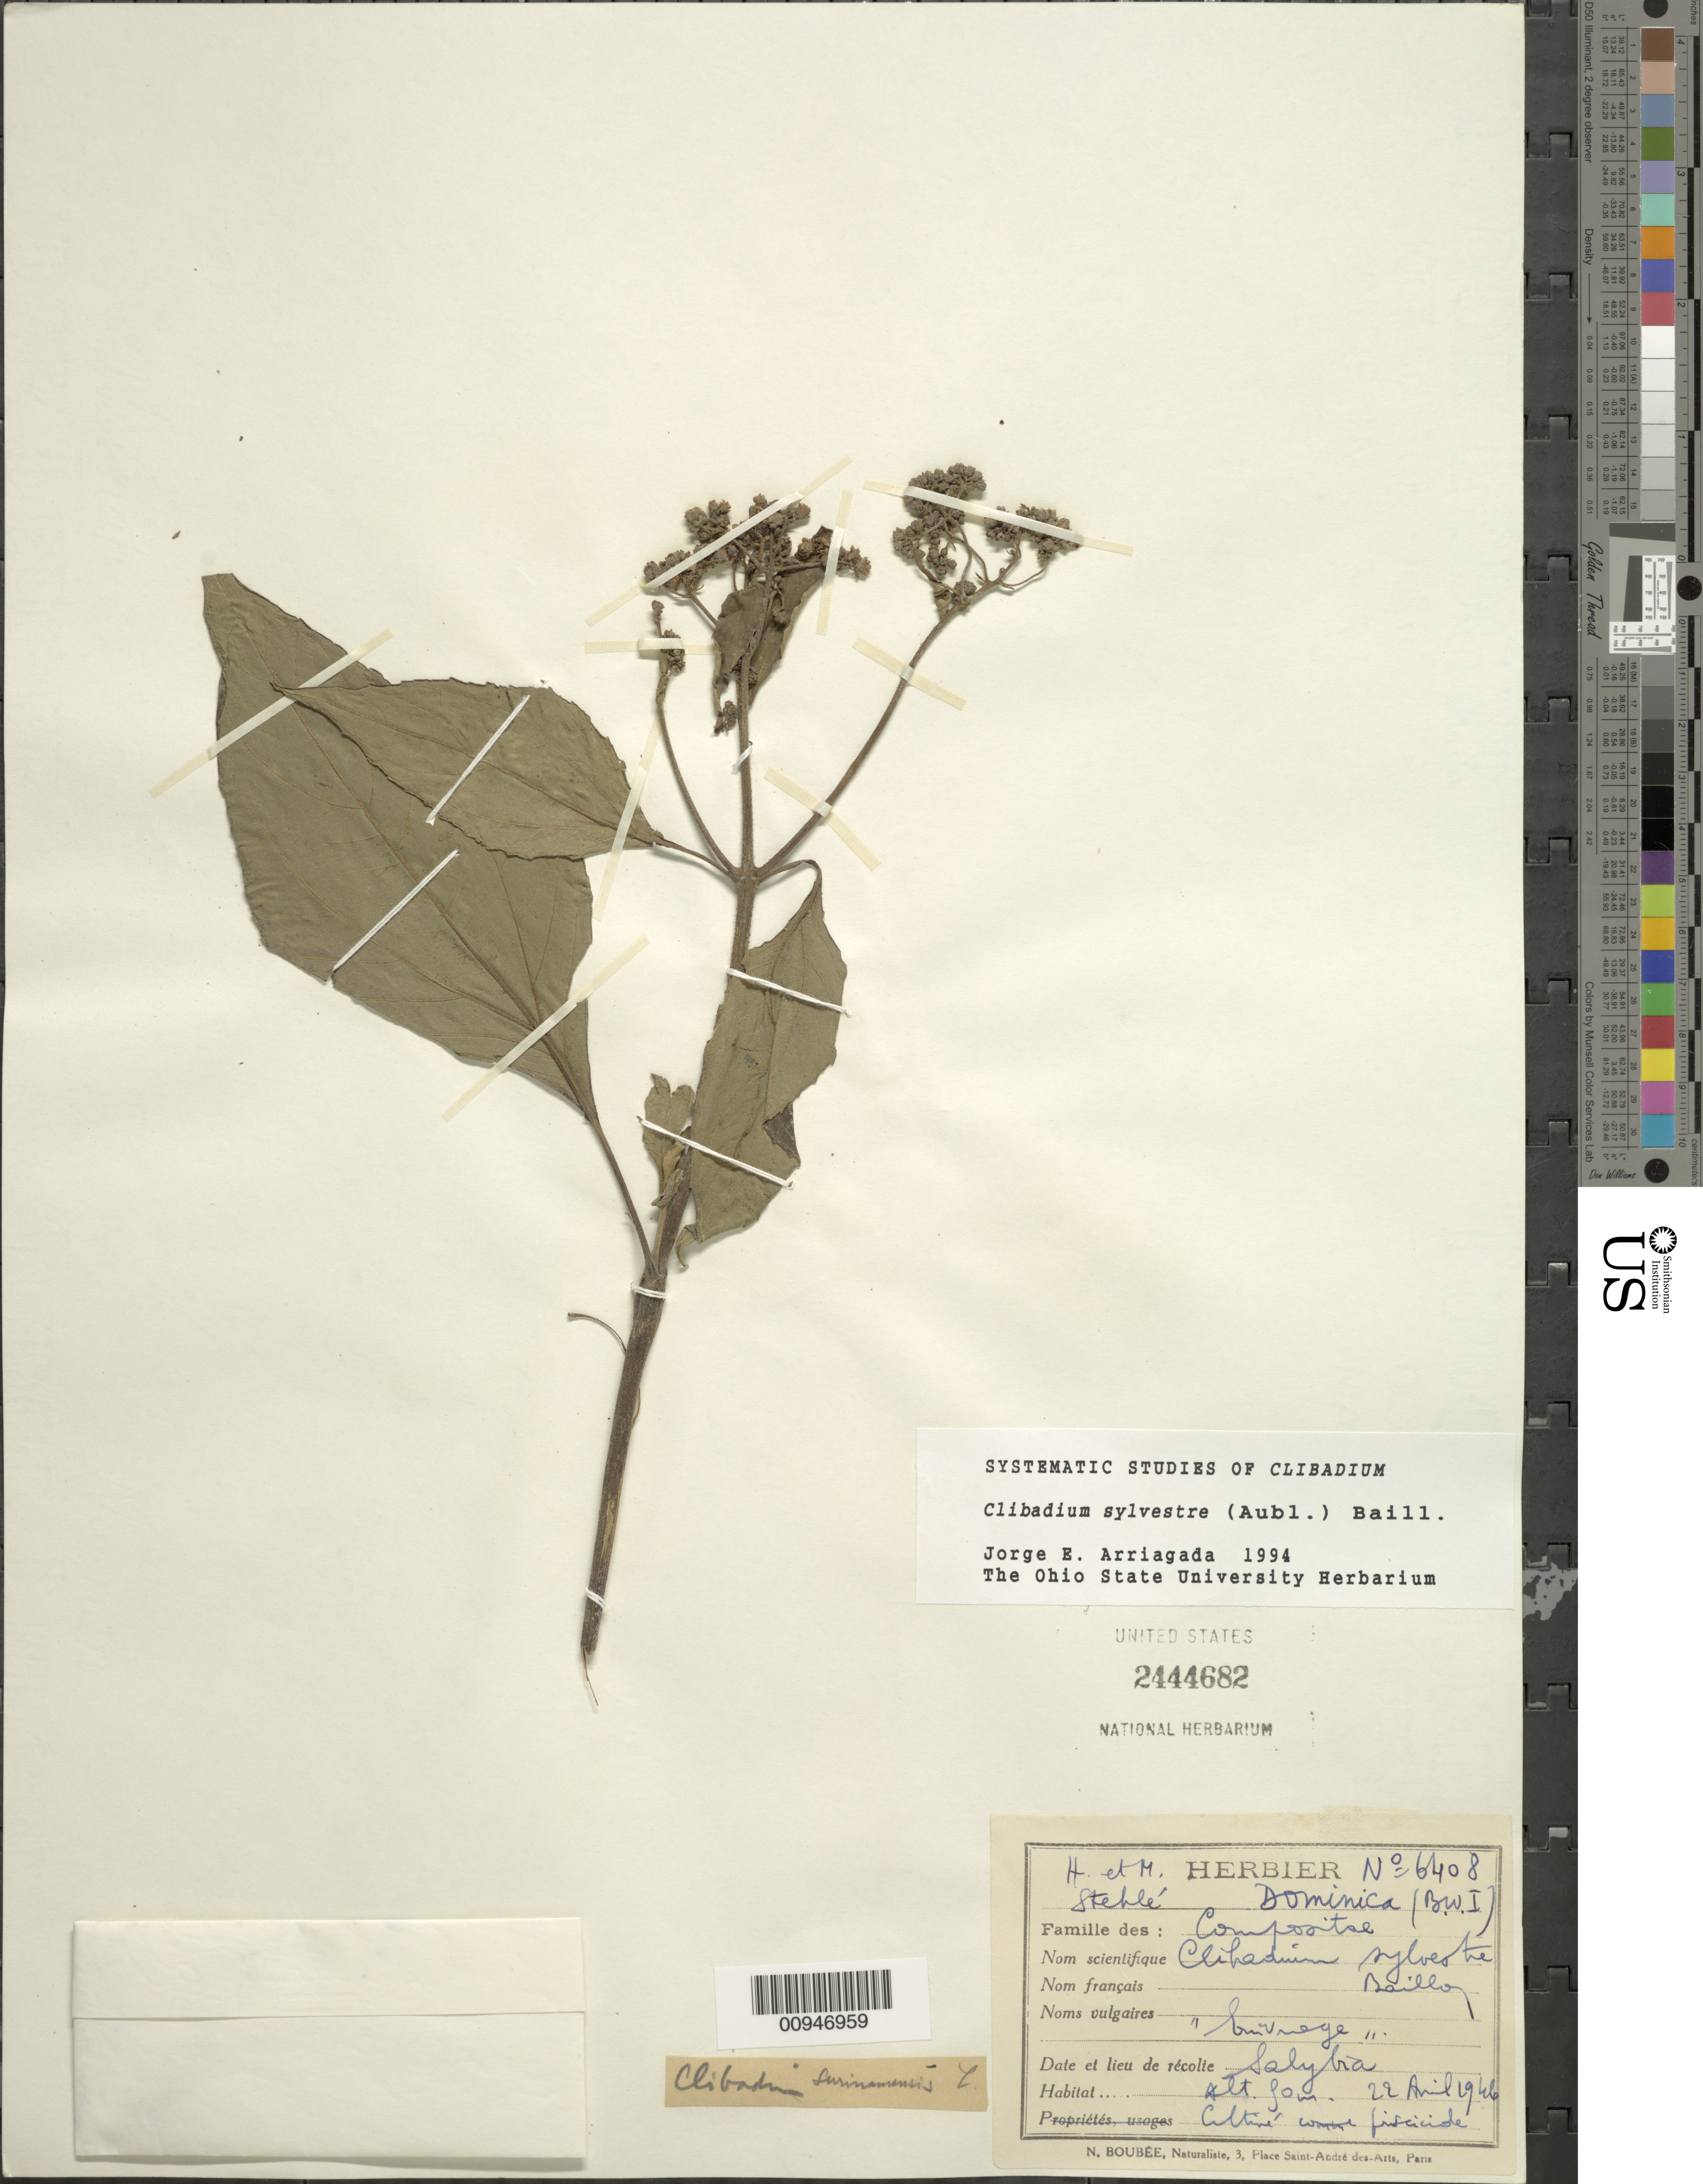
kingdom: Plantae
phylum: Tracheophyta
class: Magnoliopsida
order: Asterales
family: Asteraceae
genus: Clibadium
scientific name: Clibadium sylvestre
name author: (Aubl.) Baill.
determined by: Arriagada, J. E.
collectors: H. Stehlé & M. Stehlé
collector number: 6408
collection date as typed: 22 Apr 1946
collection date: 1946-04-22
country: Dominica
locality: Salybia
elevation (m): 50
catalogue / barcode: US 2444682